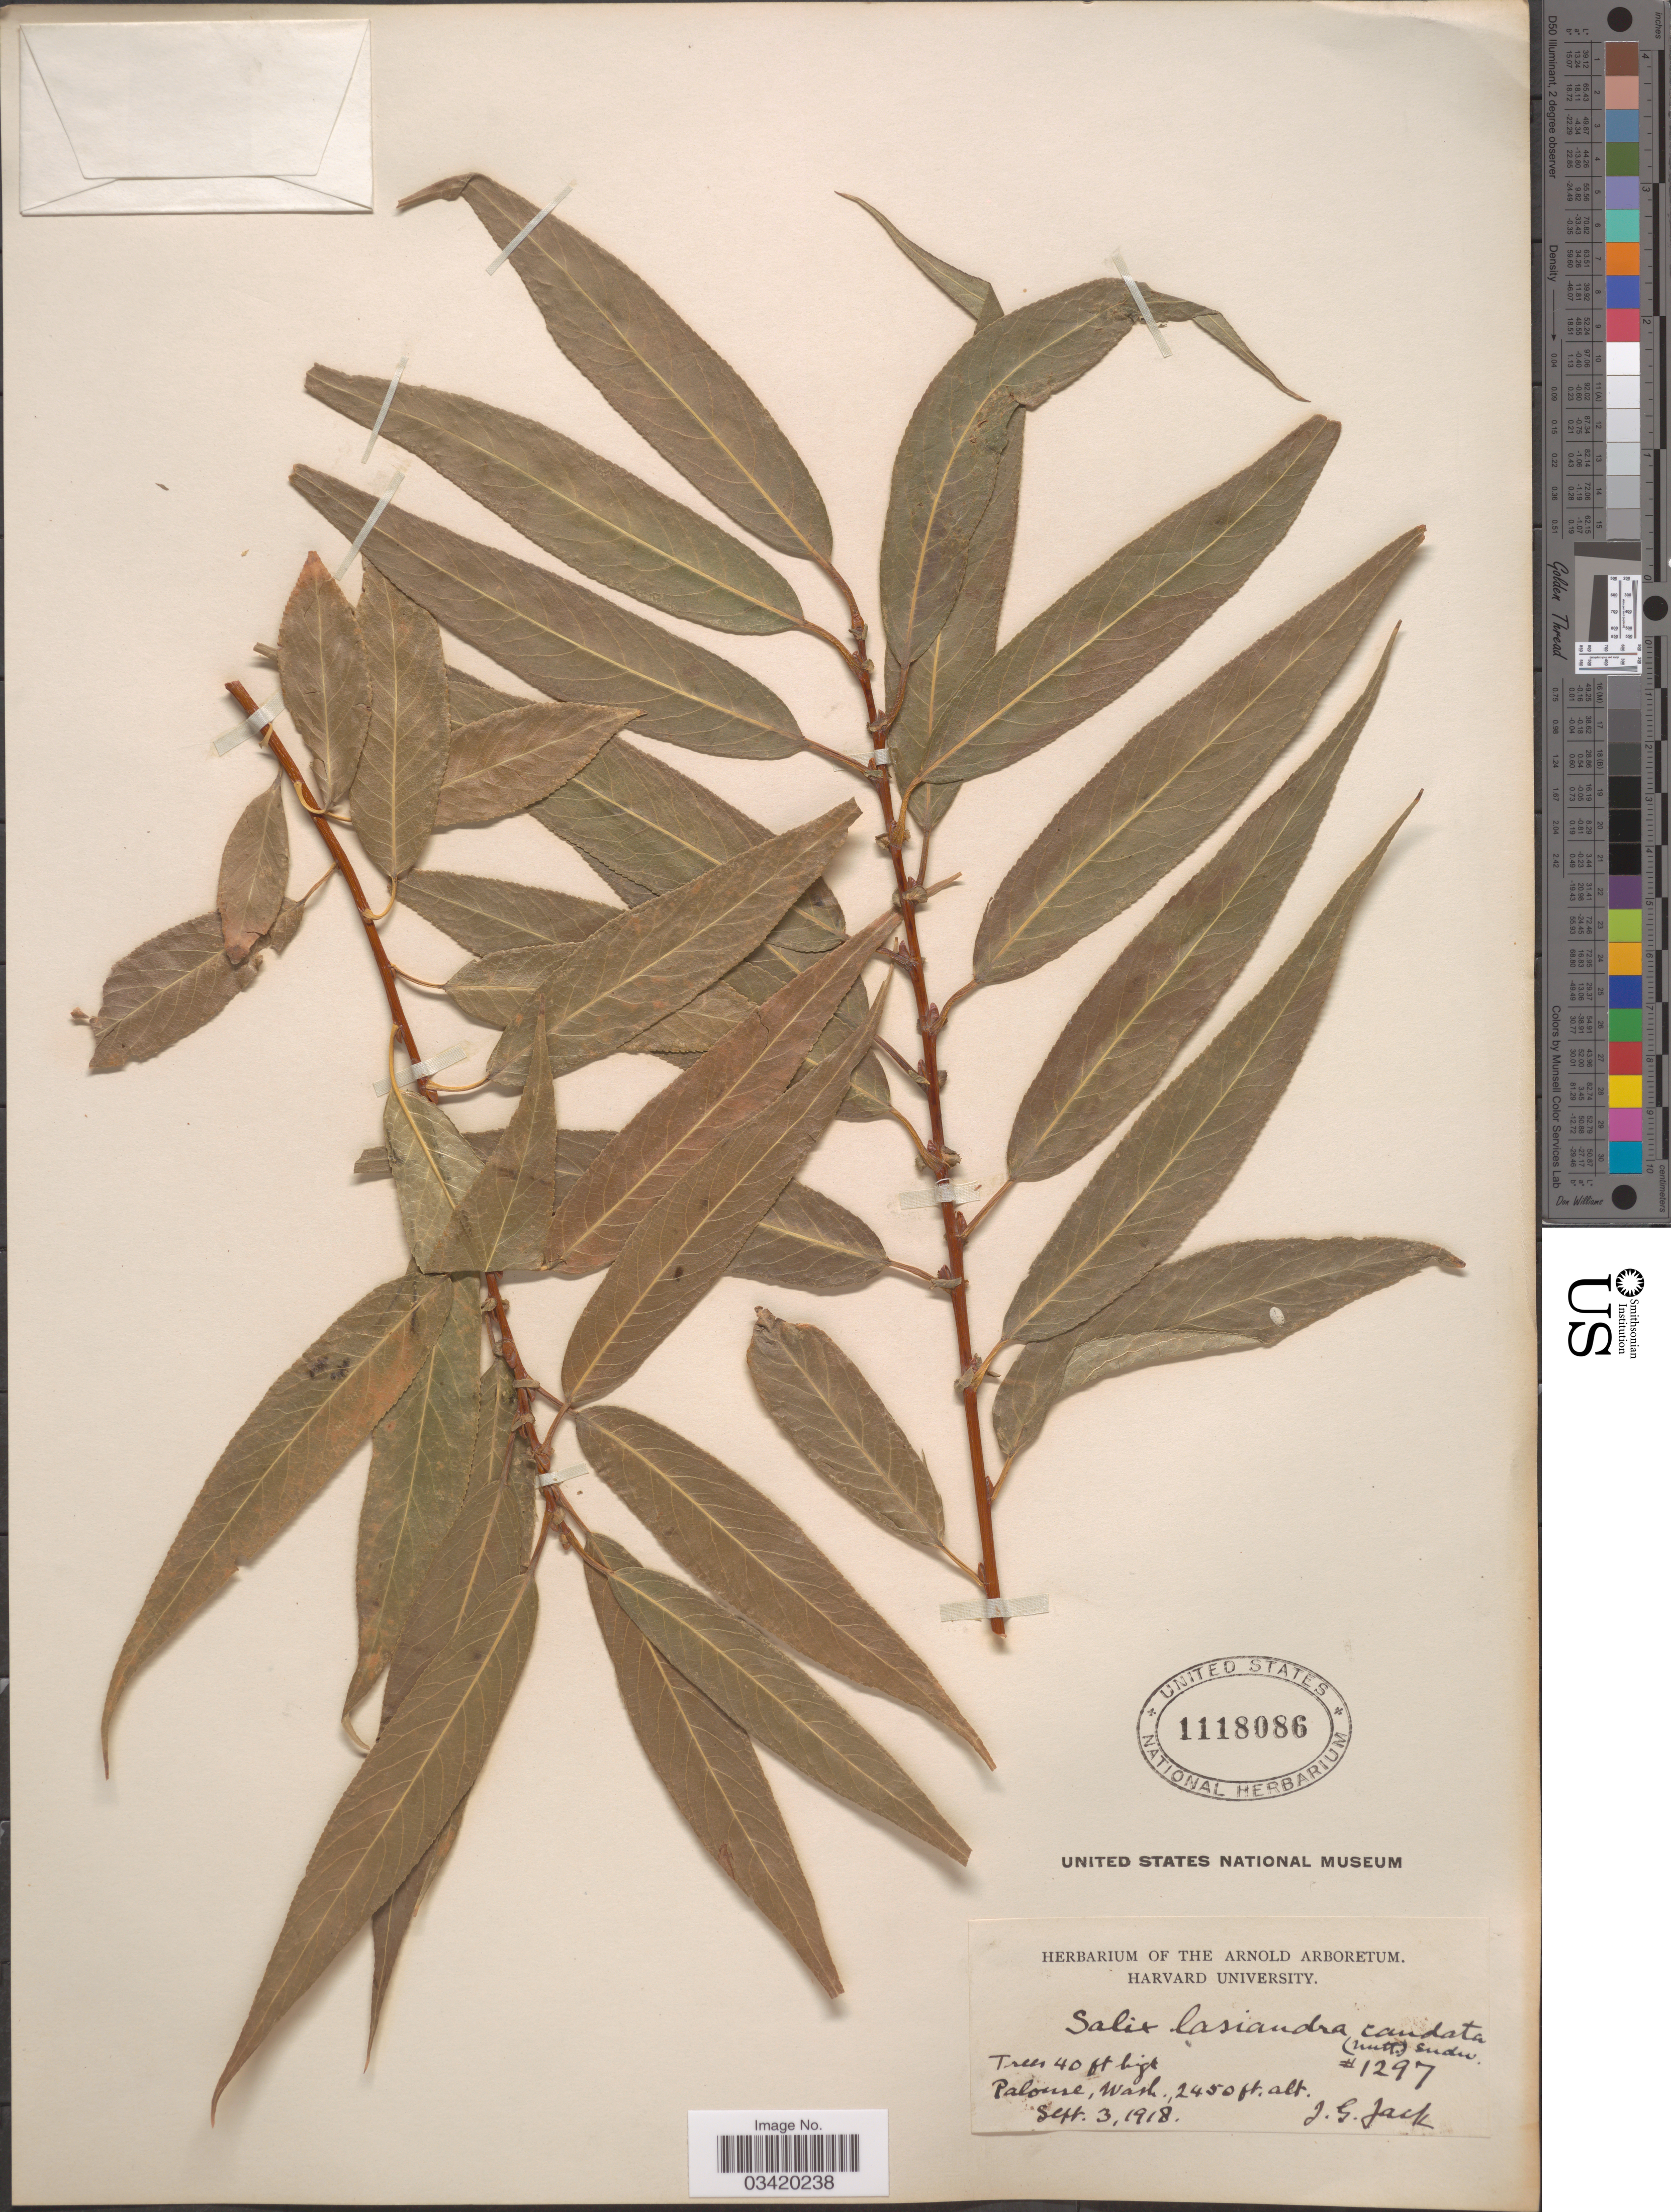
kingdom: Plantae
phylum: Tracheophyta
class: Magnoliopsida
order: Malpighiales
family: Salicaceae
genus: Salix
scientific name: Salix fendleriana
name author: Andersson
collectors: J. G. Jack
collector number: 1297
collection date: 1918-09-03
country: United States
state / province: Washington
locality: Palouse.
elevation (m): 747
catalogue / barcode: US 1118086